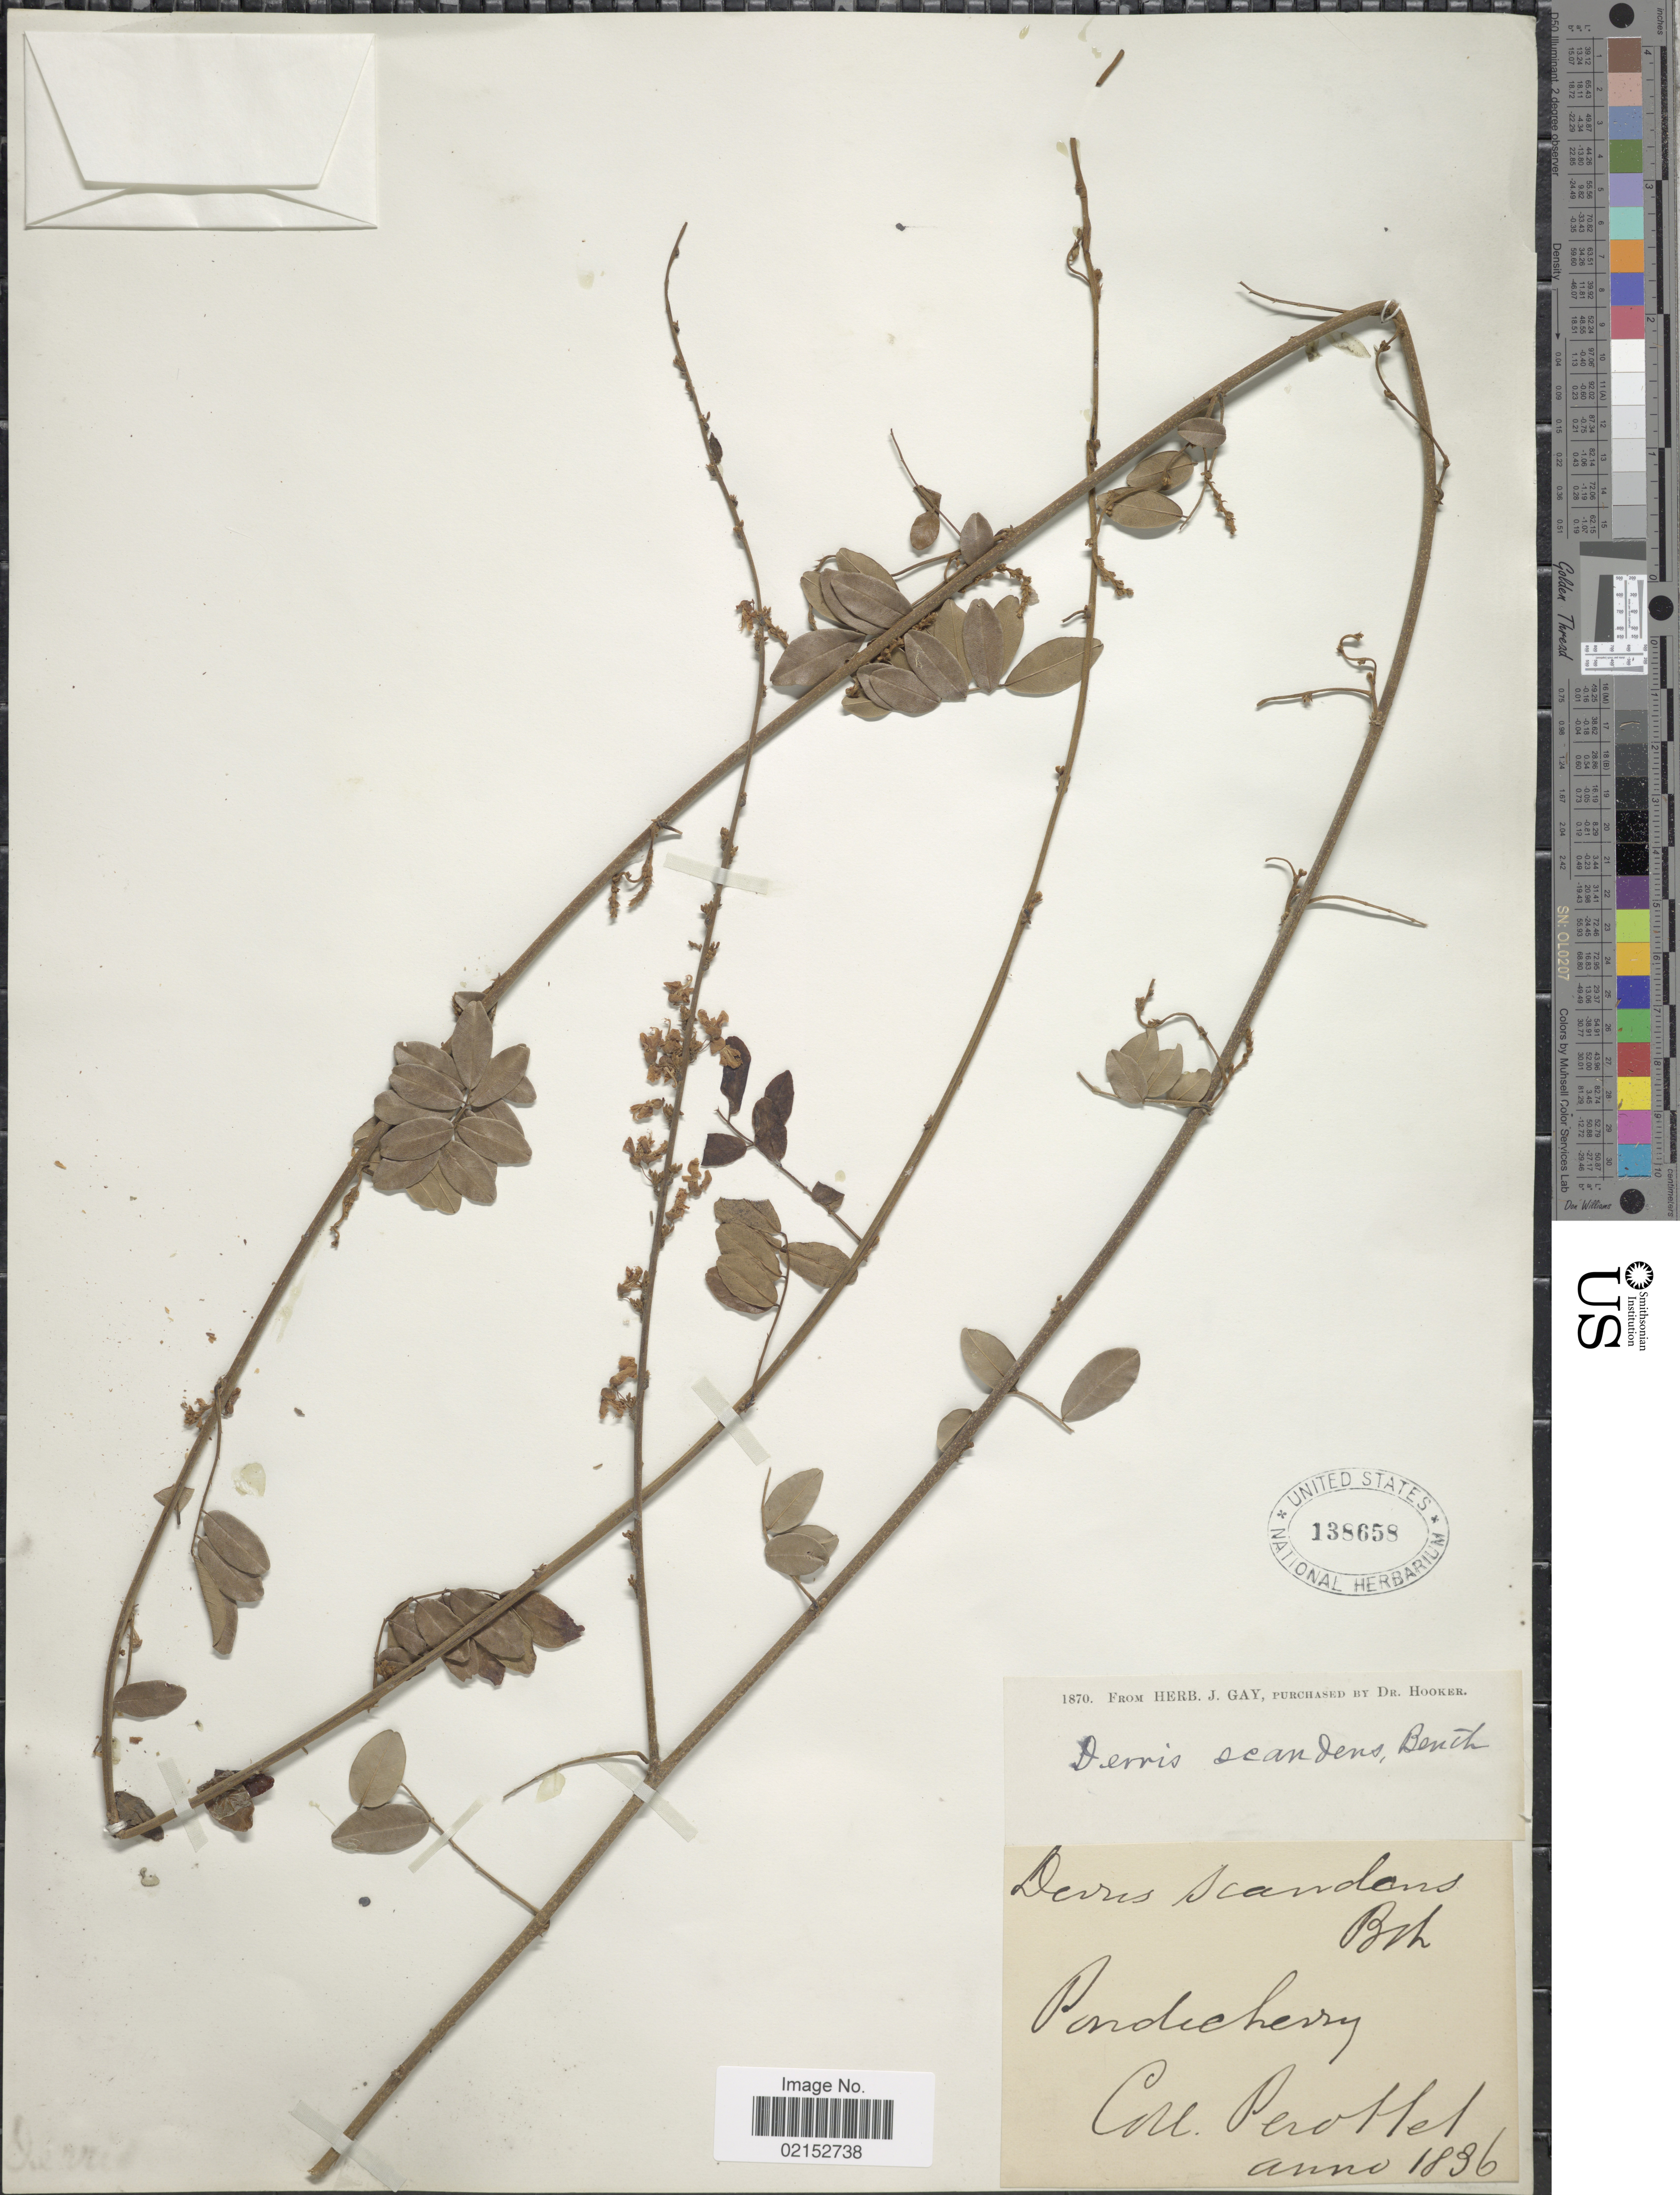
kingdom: Plantae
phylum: Tracheophyta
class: Magnoliopsida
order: Fabales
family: Fabaceae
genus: Brachypterum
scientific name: Brachypterum scandens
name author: (Roxb.) Miq.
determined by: Strong, Mark T., (BOT), Smithsonian Institution - National Museum of Natural History (UNITED STATES)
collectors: Perottel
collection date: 1836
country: India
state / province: Pondicherry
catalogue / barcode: US 138658